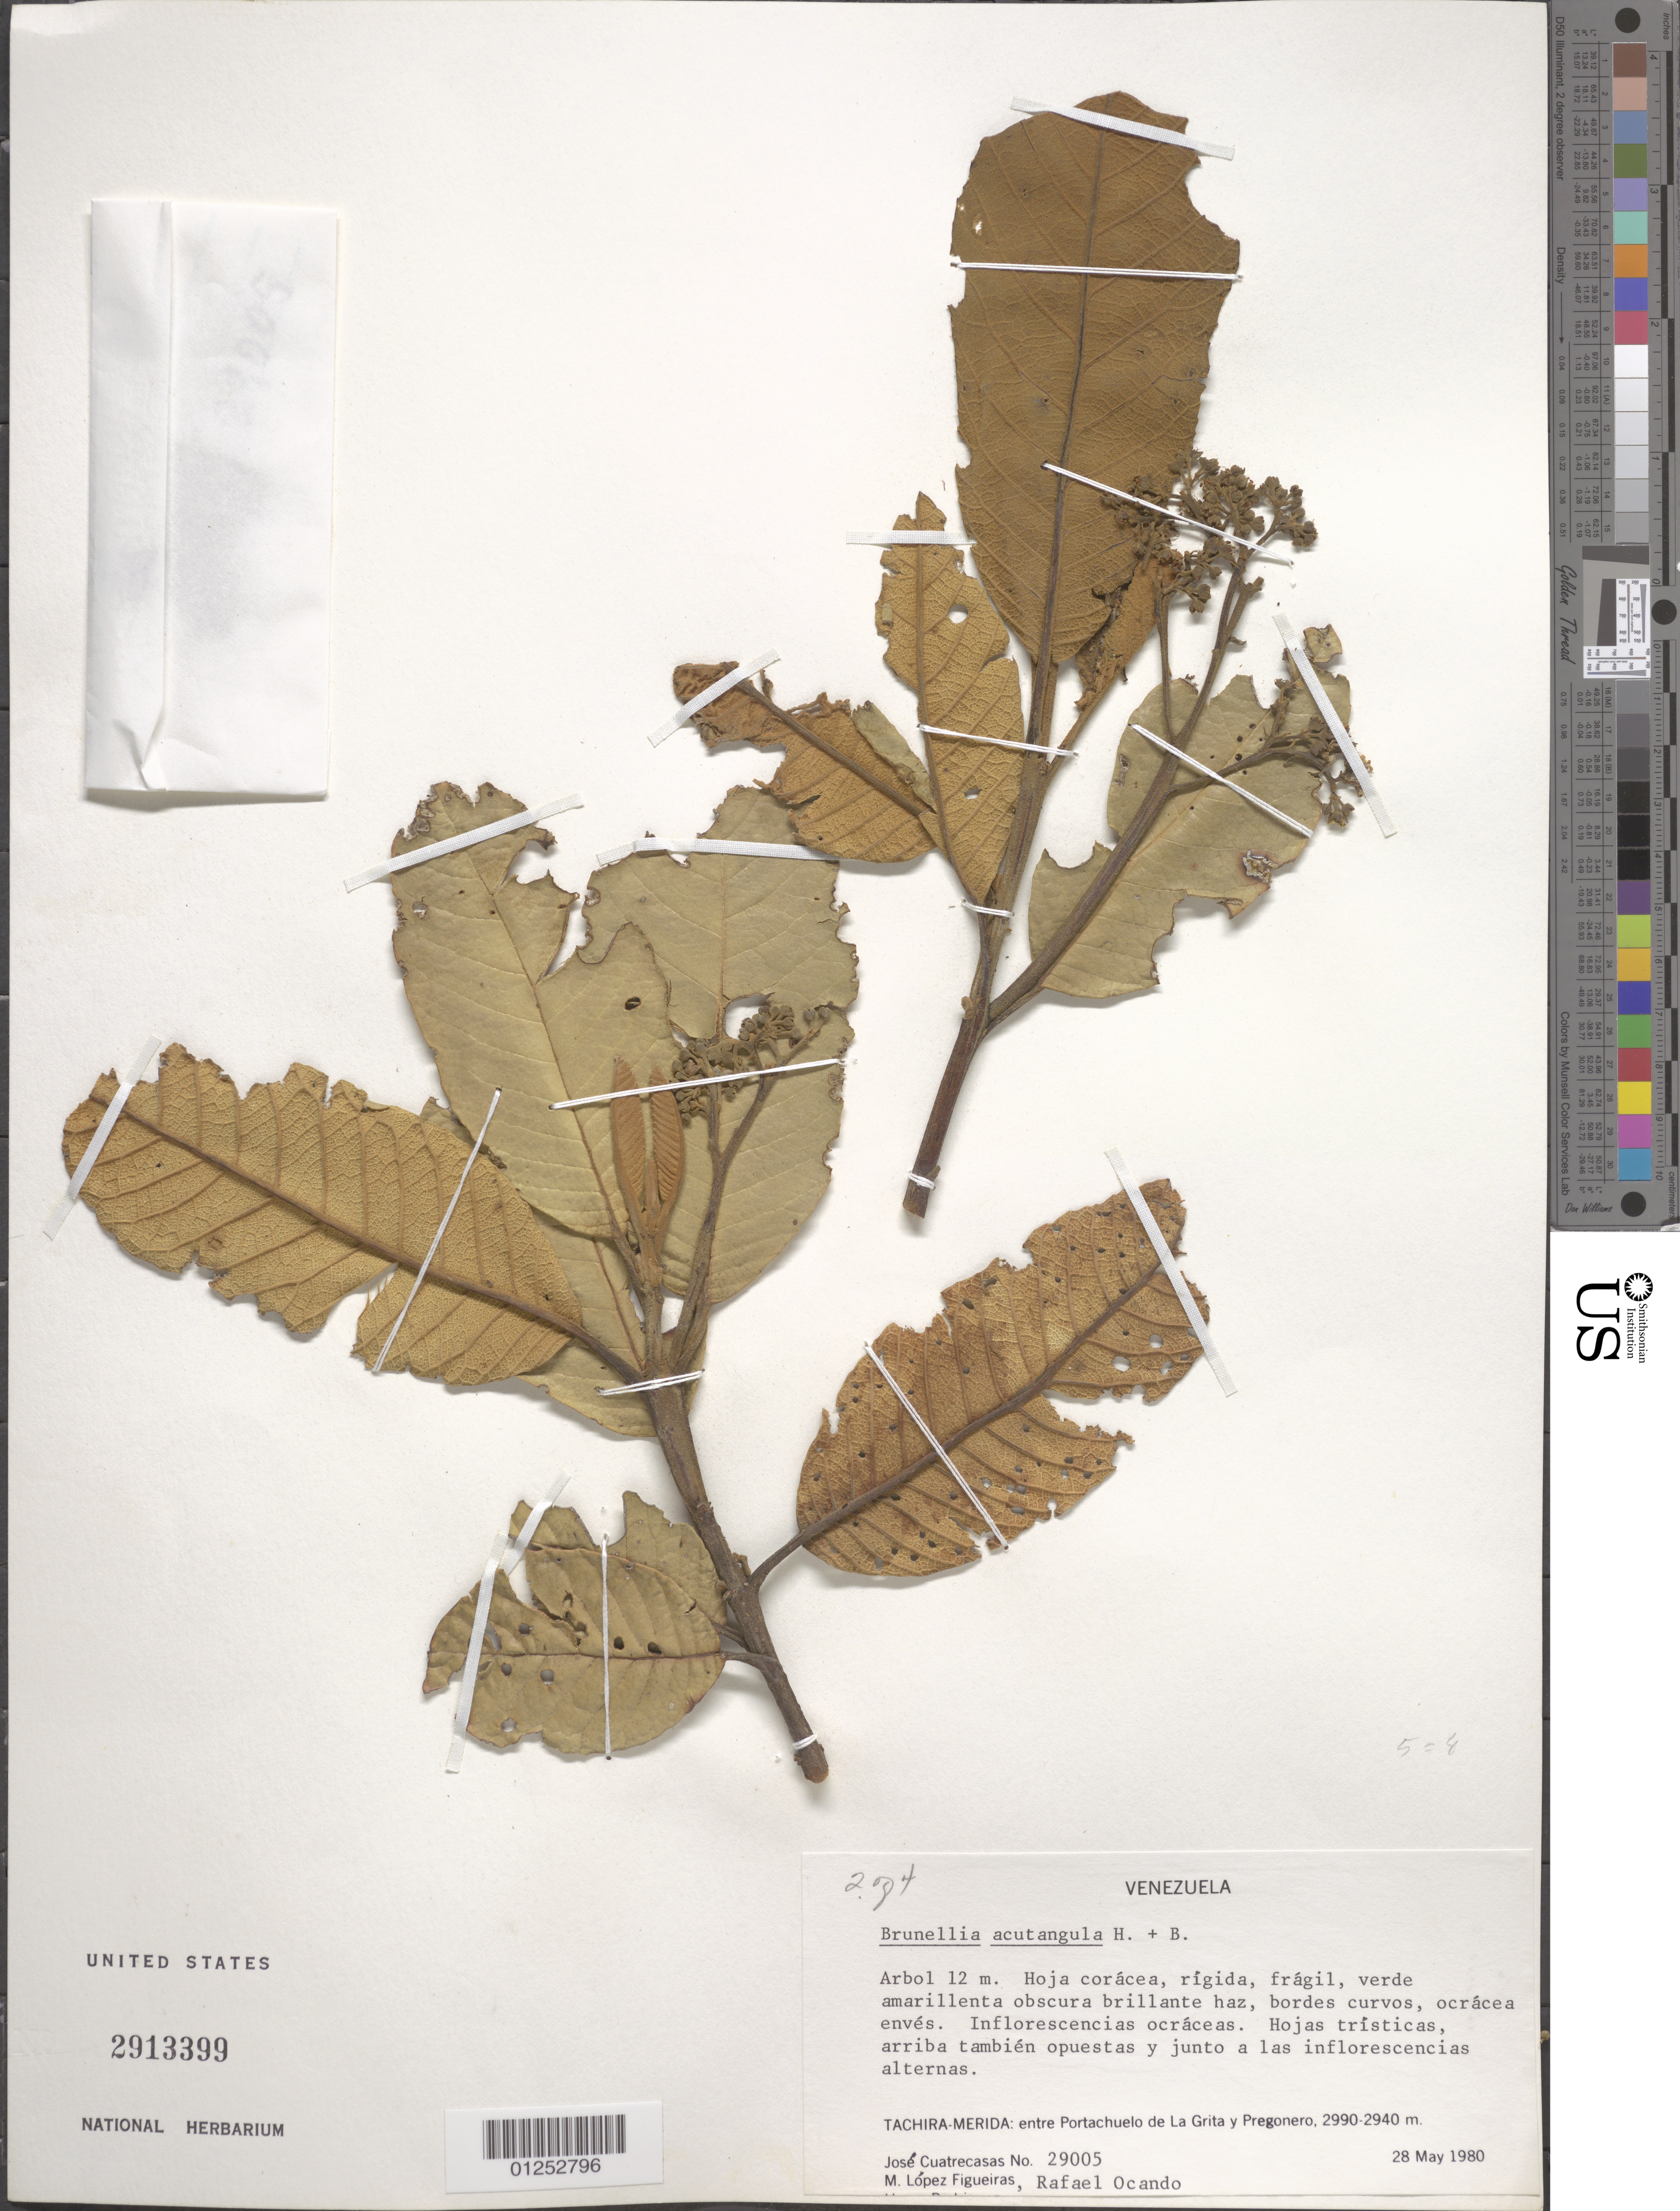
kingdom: Plantae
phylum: Tracheophyta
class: Magnoliopsida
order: Oxalidales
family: Brunelliaceae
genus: Brunellia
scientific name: Brunellia acutangula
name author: Humb. & Bonpl.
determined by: Cuatrecasas, J.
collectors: J. Cuatrecasas, M. López Figueiras & R. Ocando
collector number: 29005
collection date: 1980-05-28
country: Venezuela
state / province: Mérida / Tachira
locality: Entre Portachuelo de La Grita y Pregonero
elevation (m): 2940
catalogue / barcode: US 2913399